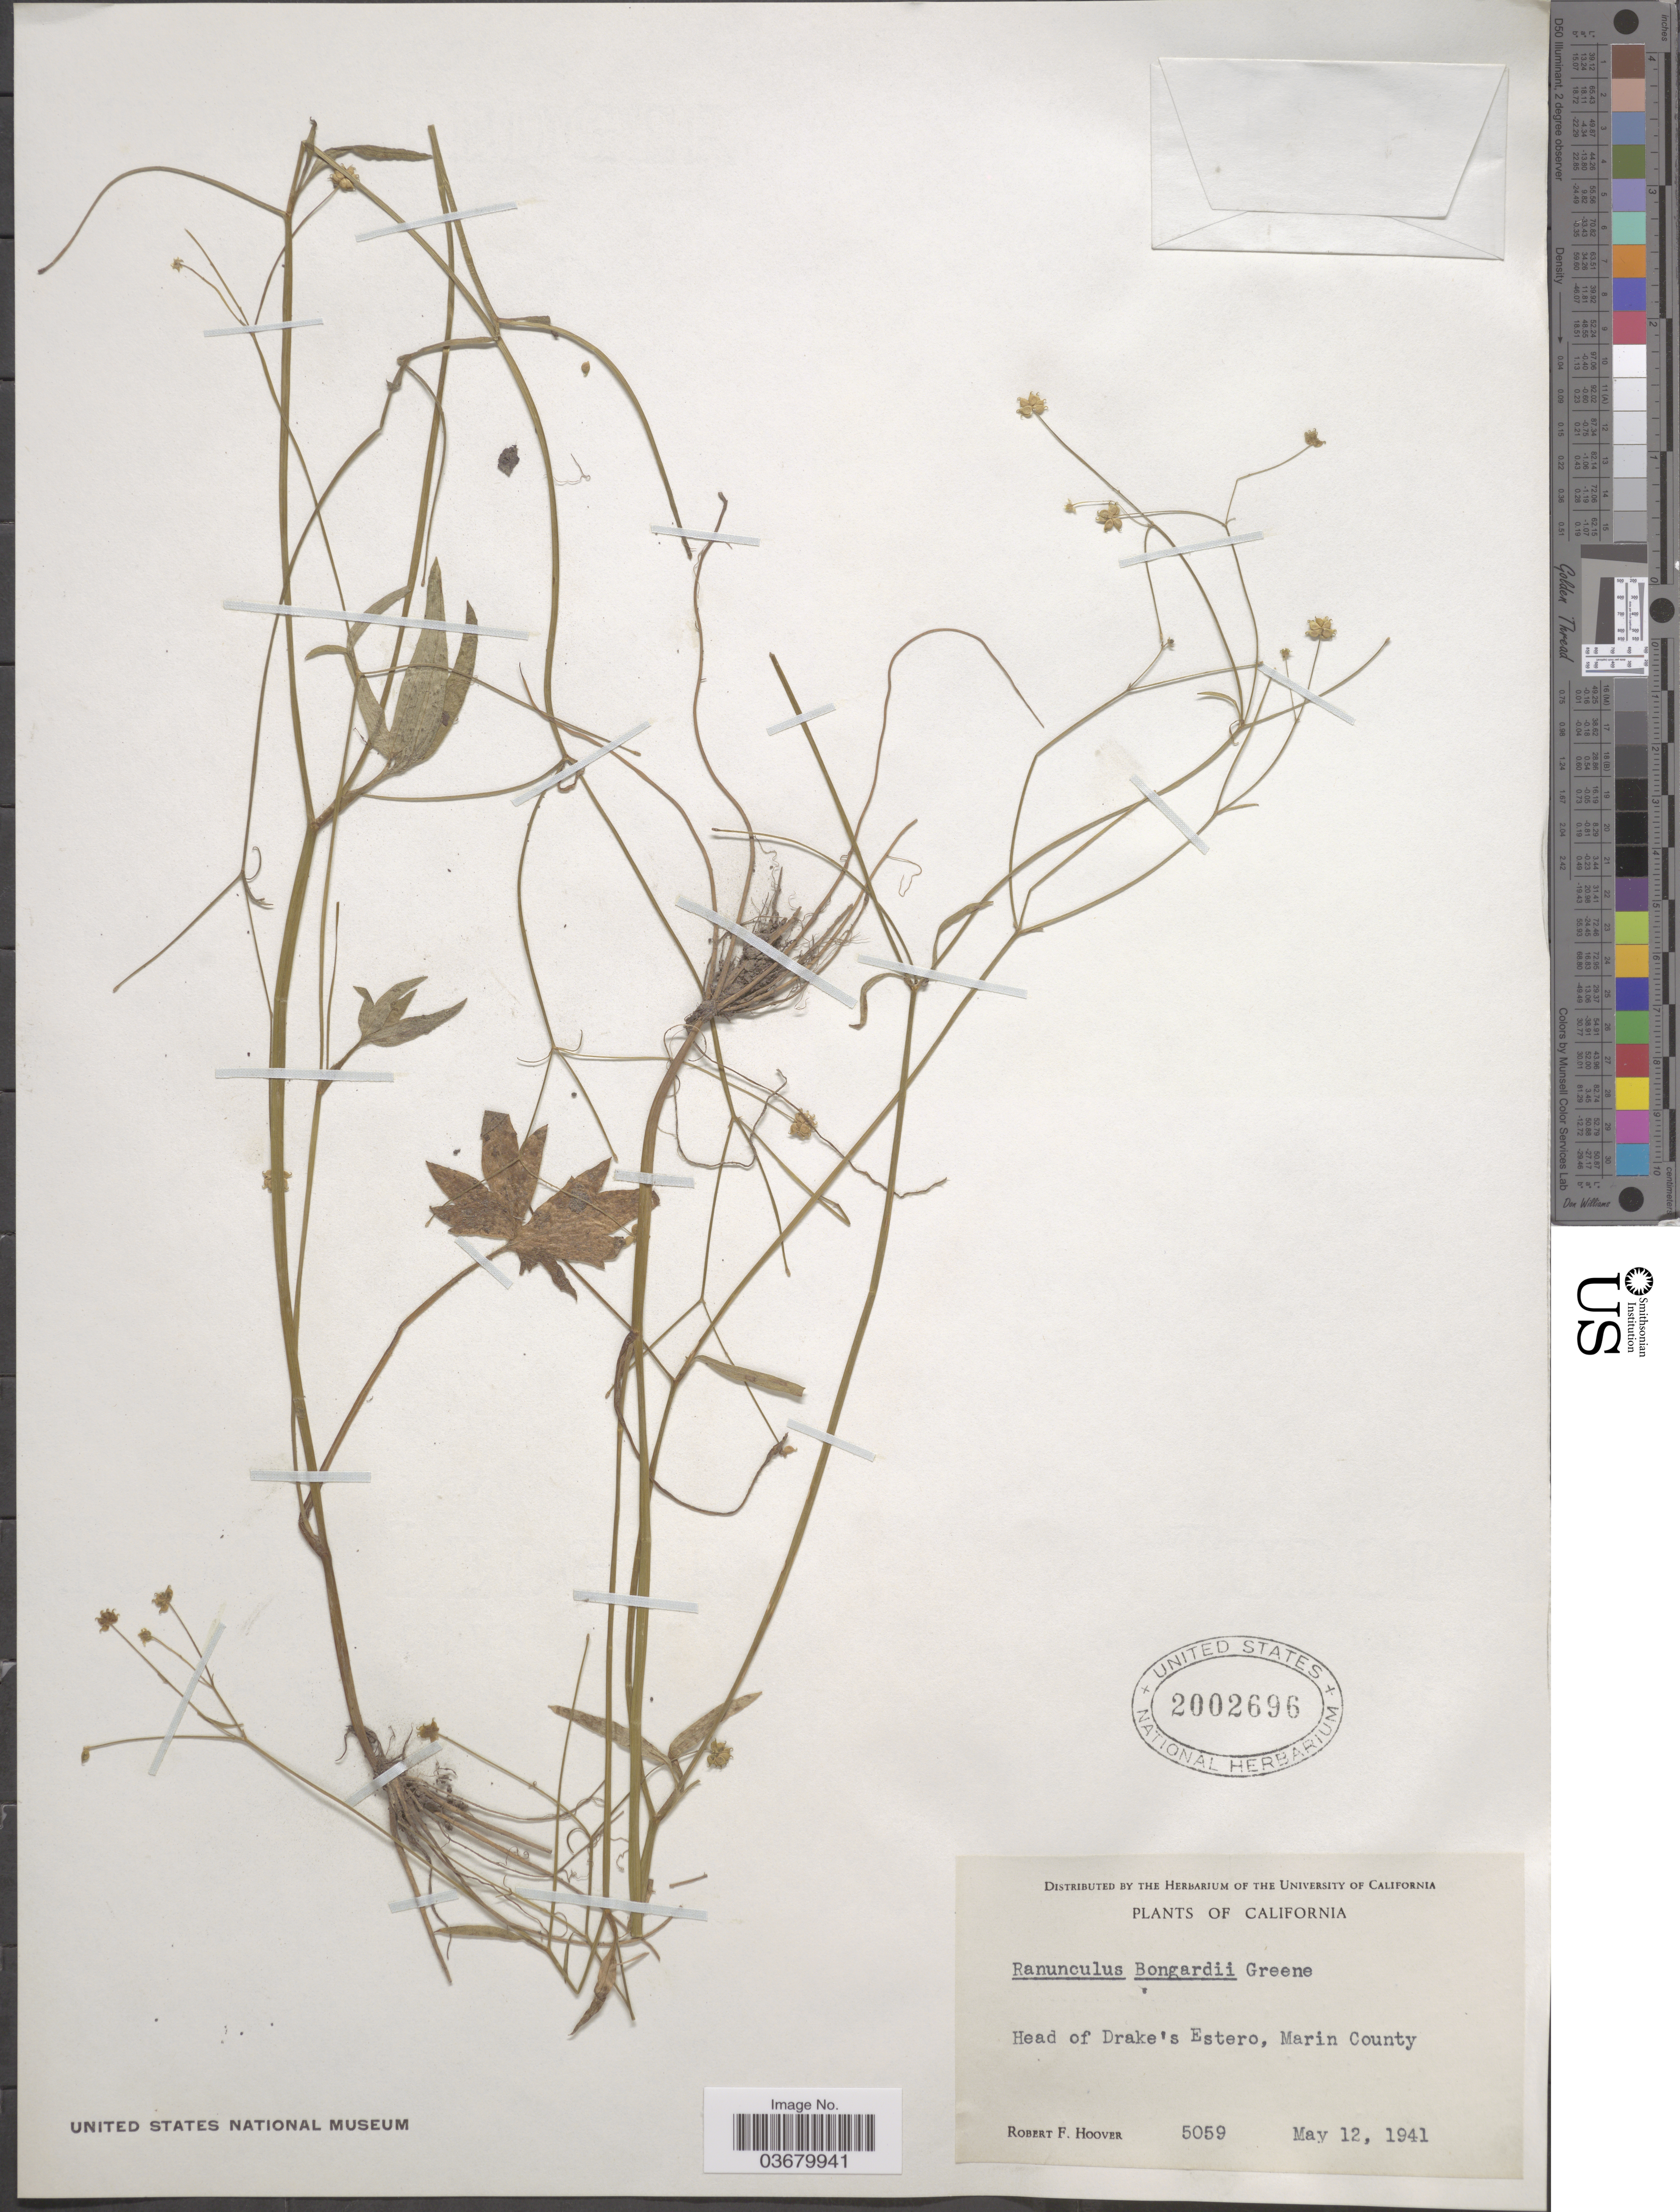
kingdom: Plantae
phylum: Tracheophyta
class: Magnoliopsida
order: Ranunculales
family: Ranunculaceae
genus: Ranunculus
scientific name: Ranunculus bongardii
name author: Greene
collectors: R. F. Hoover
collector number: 5059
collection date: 1941-05-12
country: United States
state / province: California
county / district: Marin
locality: Head of Drake's Estero, Marin County.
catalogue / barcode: US 2002696